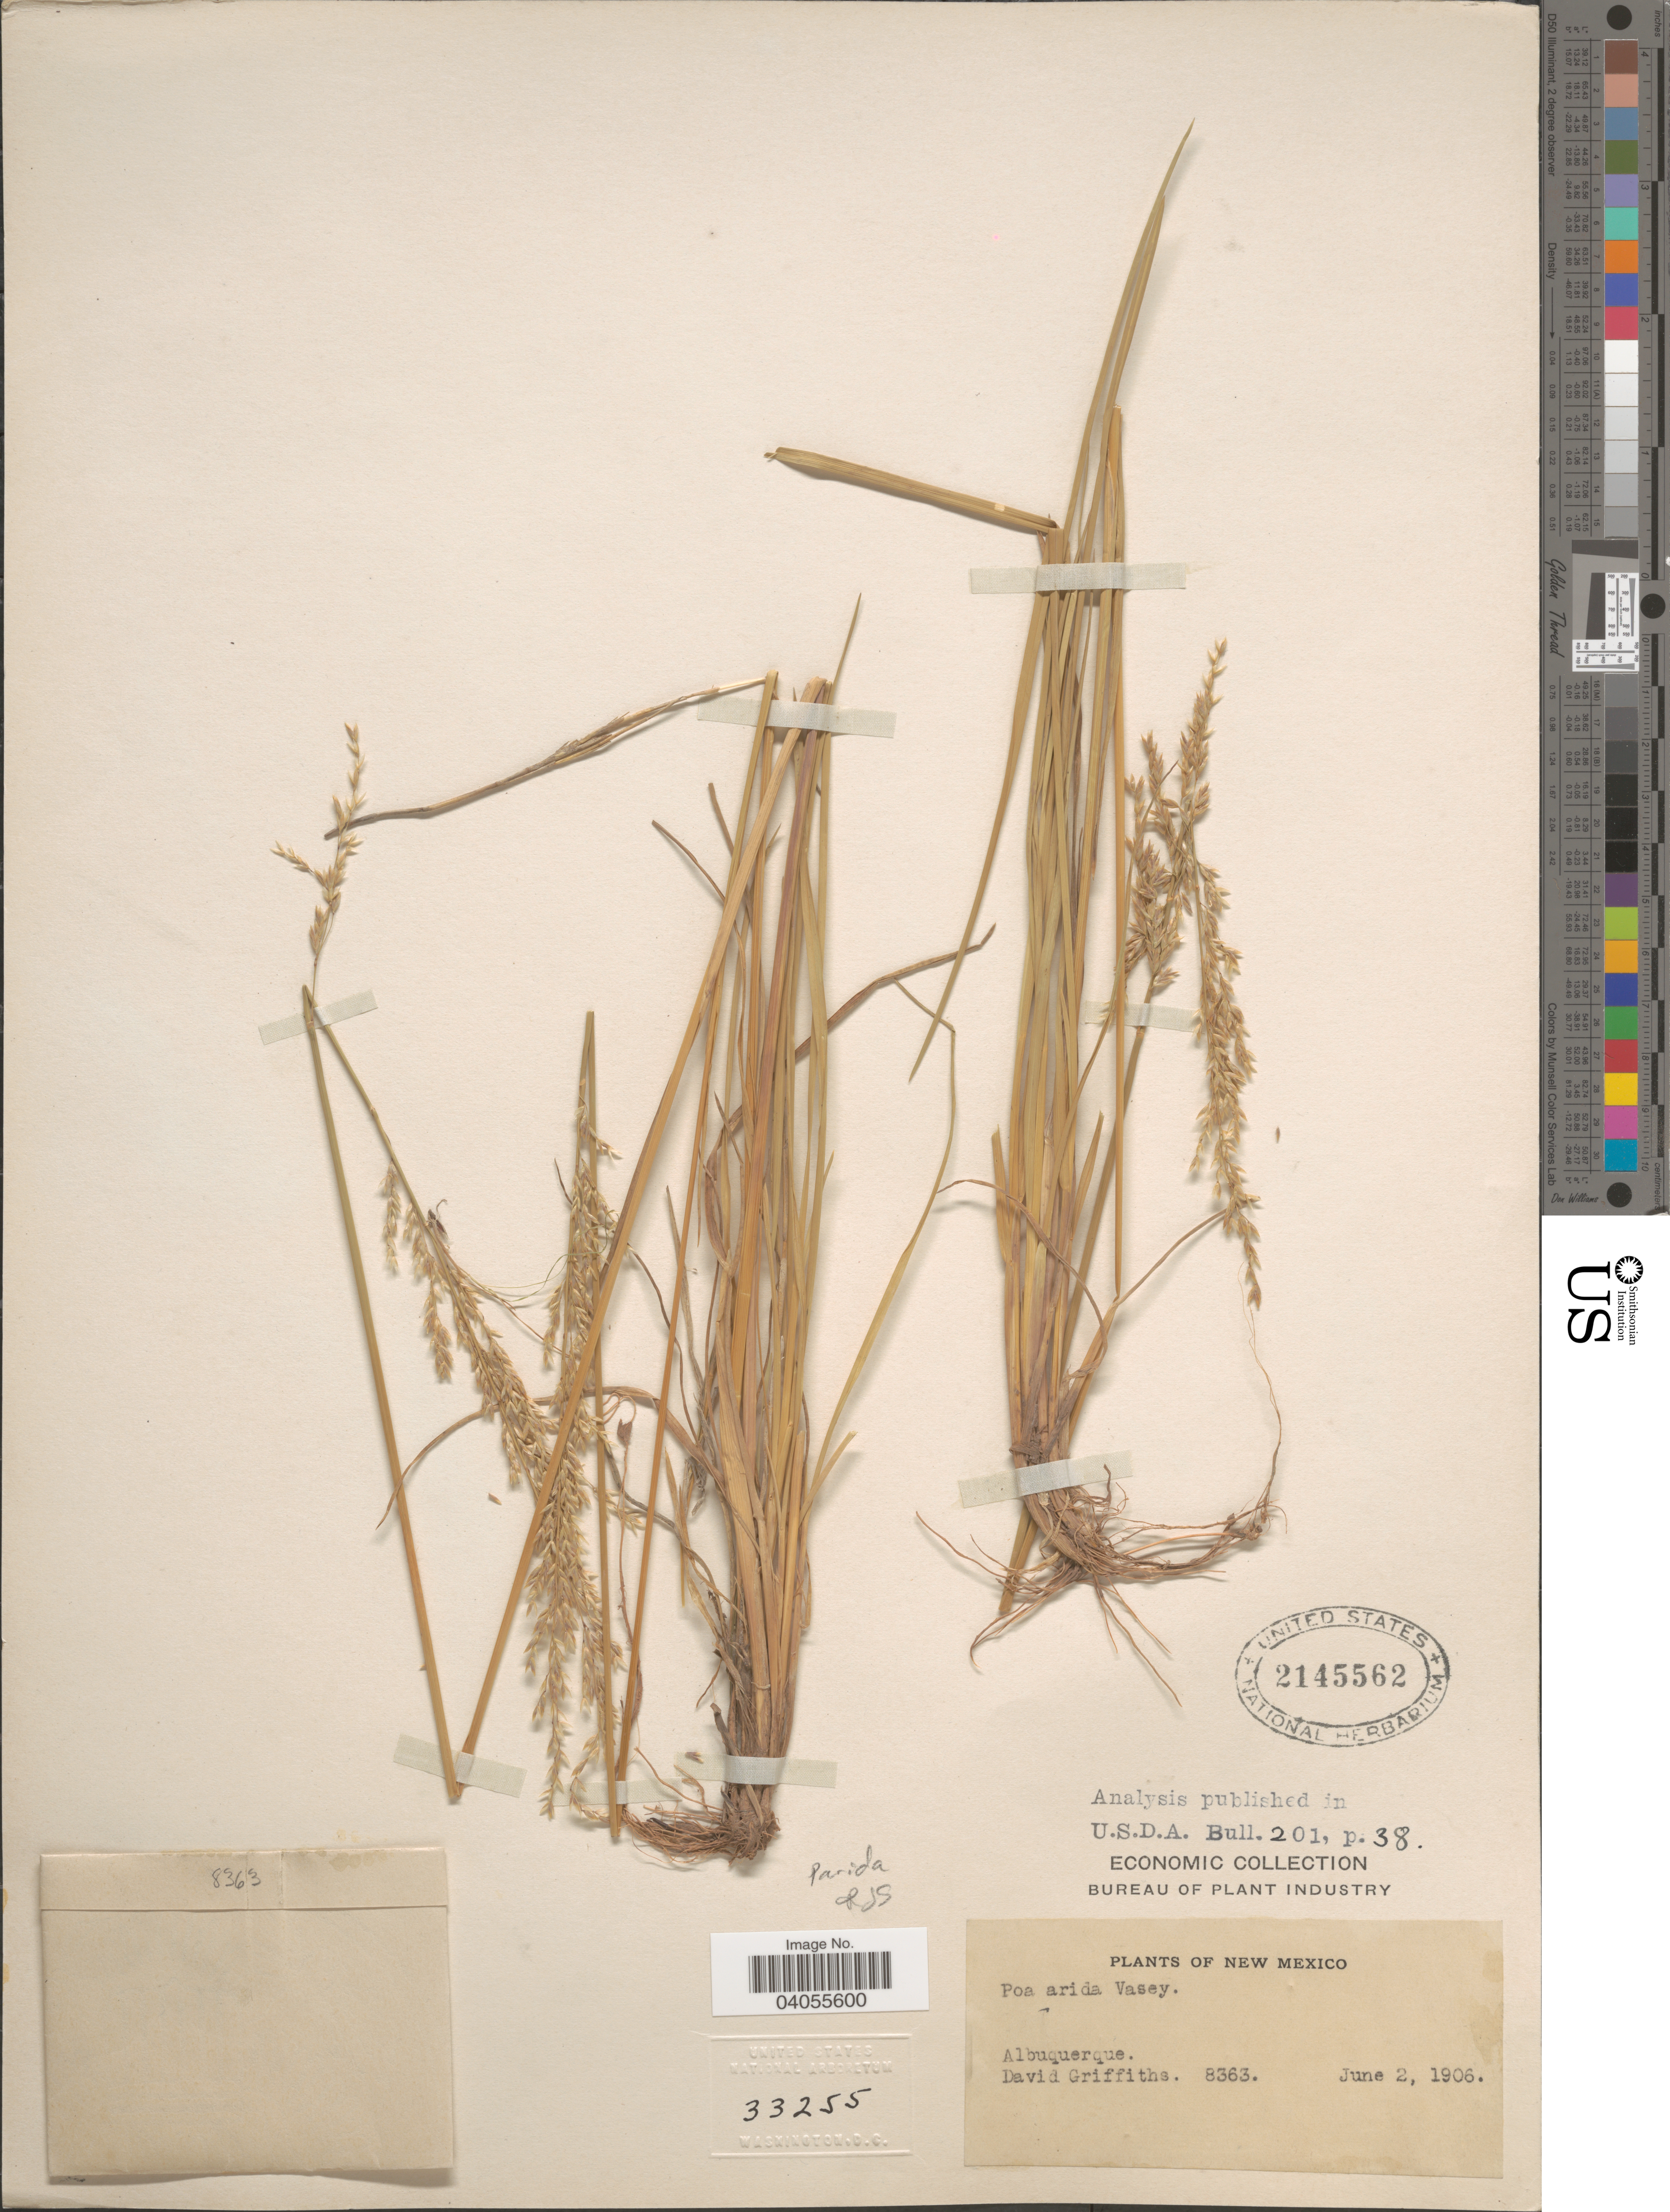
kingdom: Plantae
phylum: Tracheophyta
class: Liliopsida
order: Poales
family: Poaceae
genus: Poa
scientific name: Poa arida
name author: Vasey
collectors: D. Griffiths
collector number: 8363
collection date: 1906-06-02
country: United States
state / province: New Mexico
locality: Albuquerque.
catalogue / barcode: US 2145562